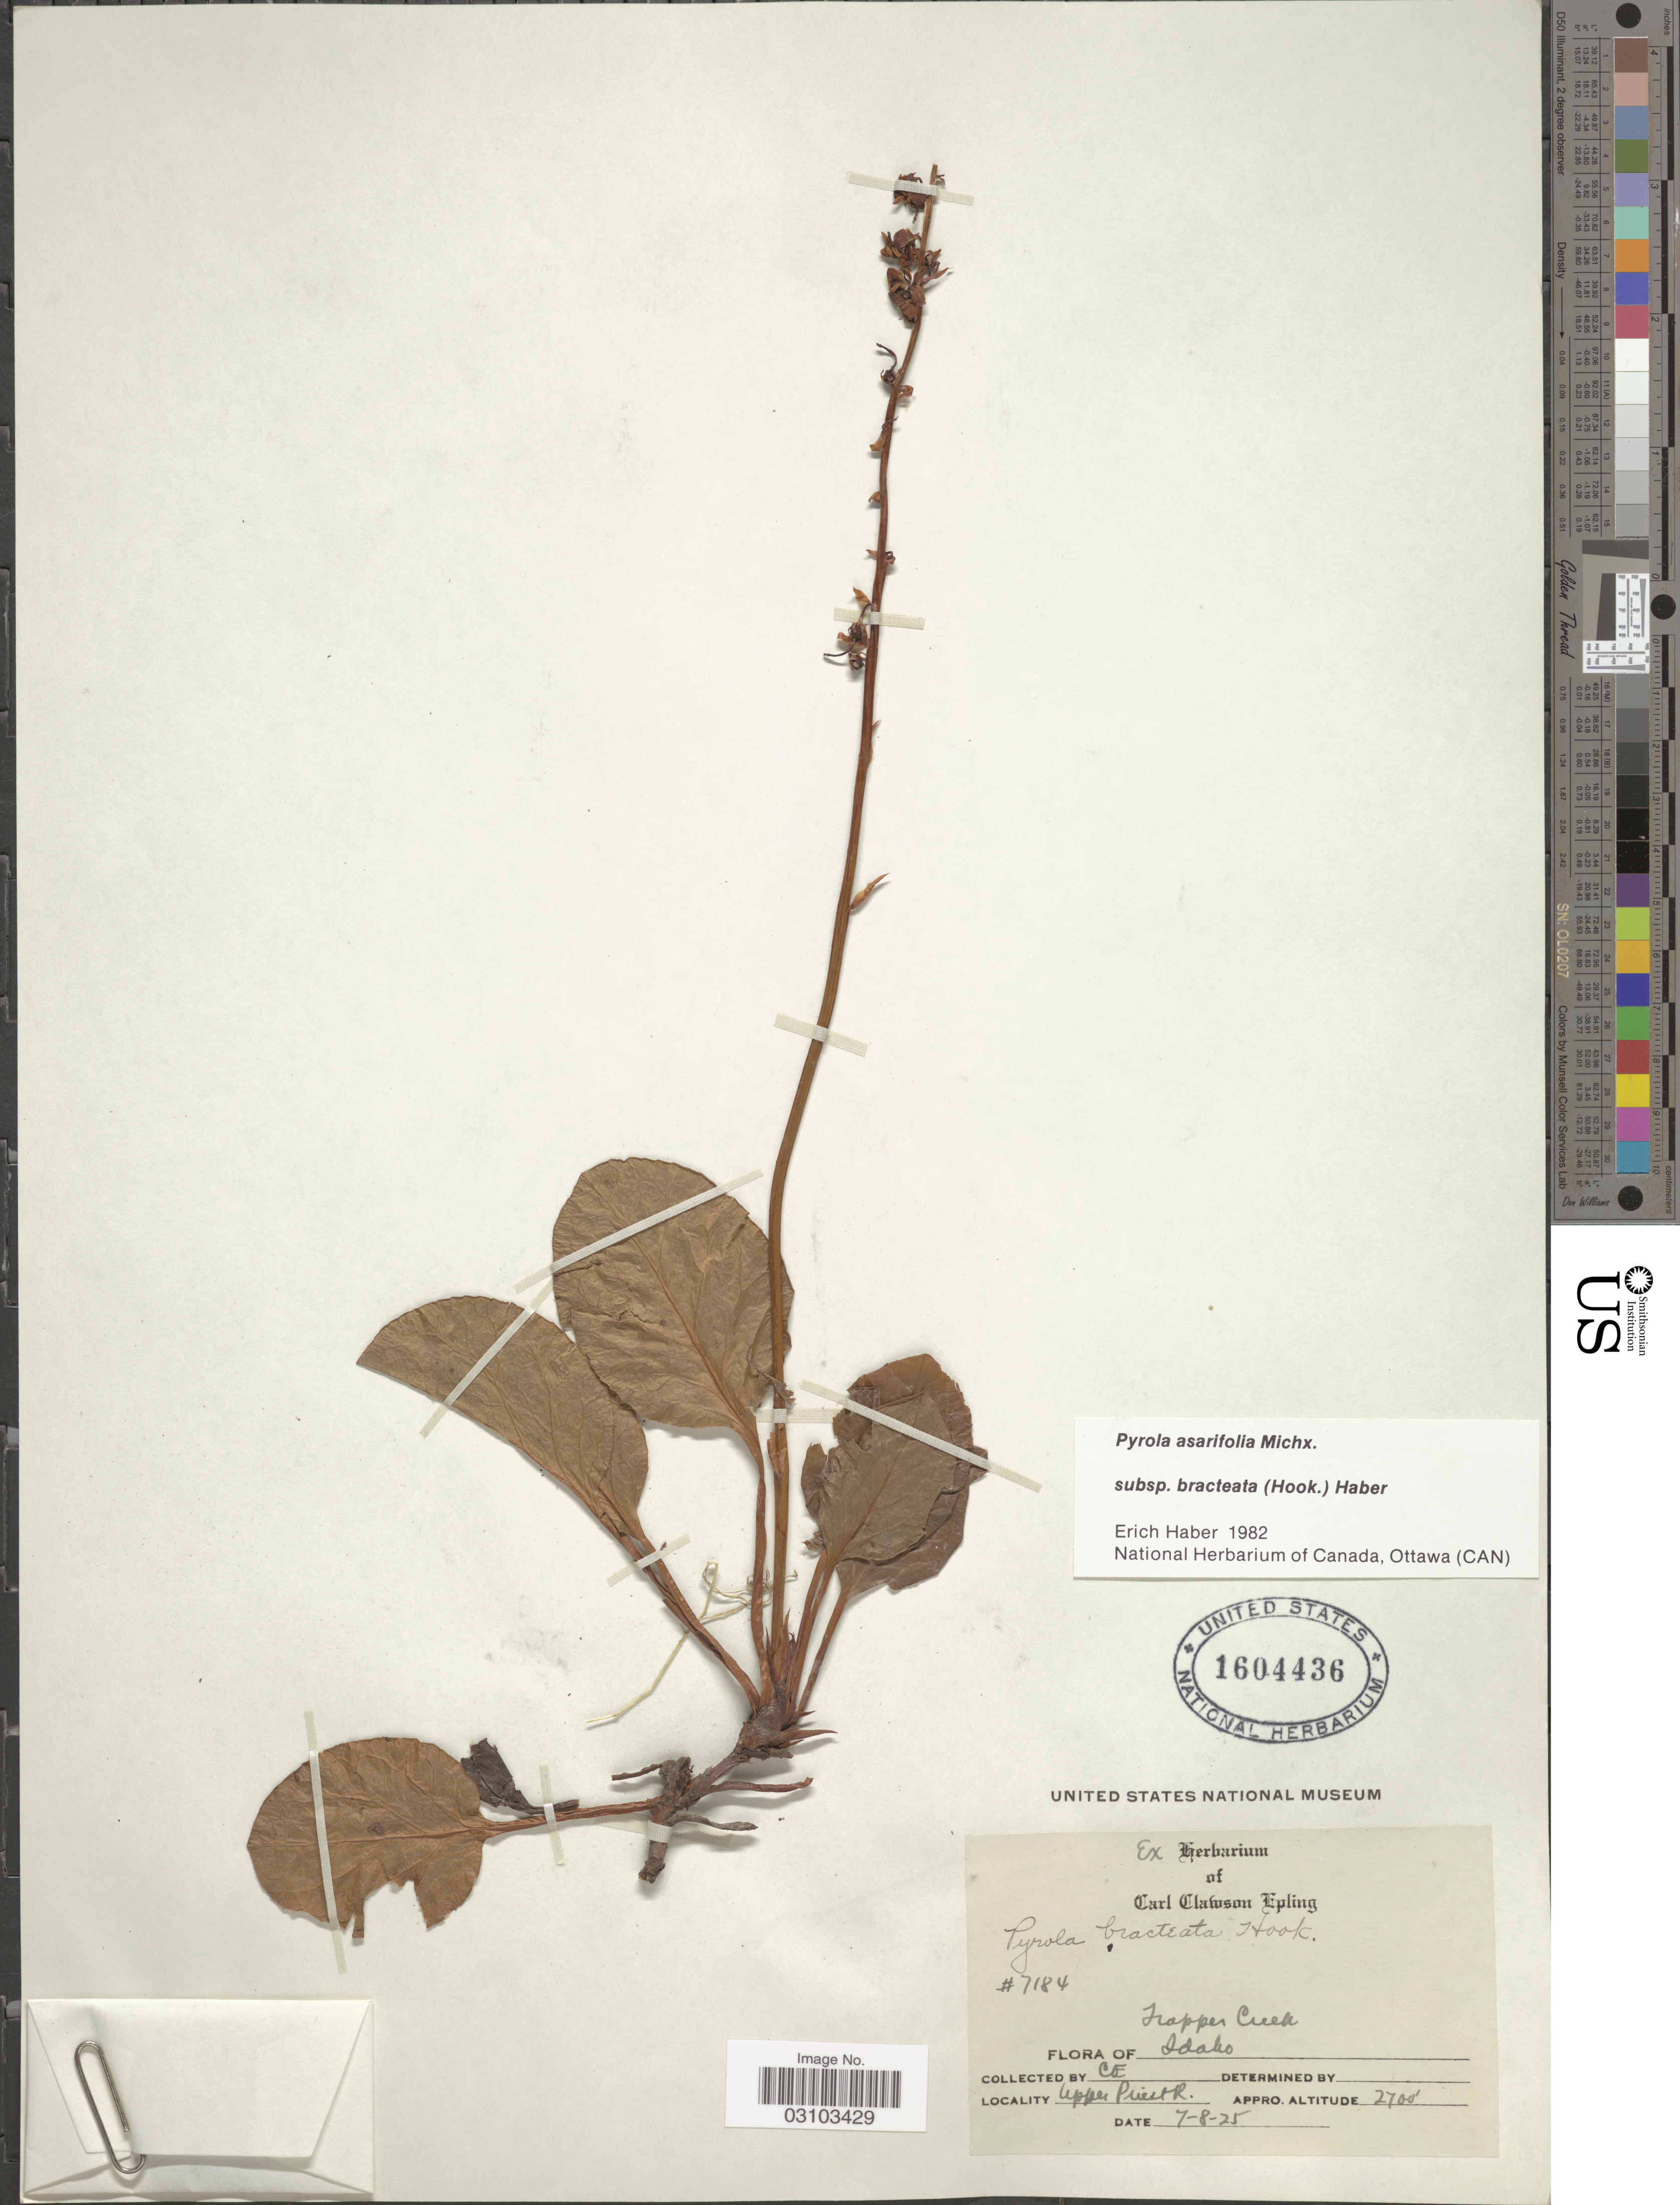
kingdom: Plantae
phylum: Tracheophyta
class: Magnoliopsida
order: Ericales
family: Ericaceae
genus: Pyrola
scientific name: Pyrola asarifolia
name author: Michx.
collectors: C. C. Epling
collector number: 7184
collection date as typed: Transcribed d/m/y: 8/7/25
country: United States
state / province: Idaho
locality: Trapper Creek, Upper Priest R.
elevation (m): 823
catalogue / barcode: US 1604436